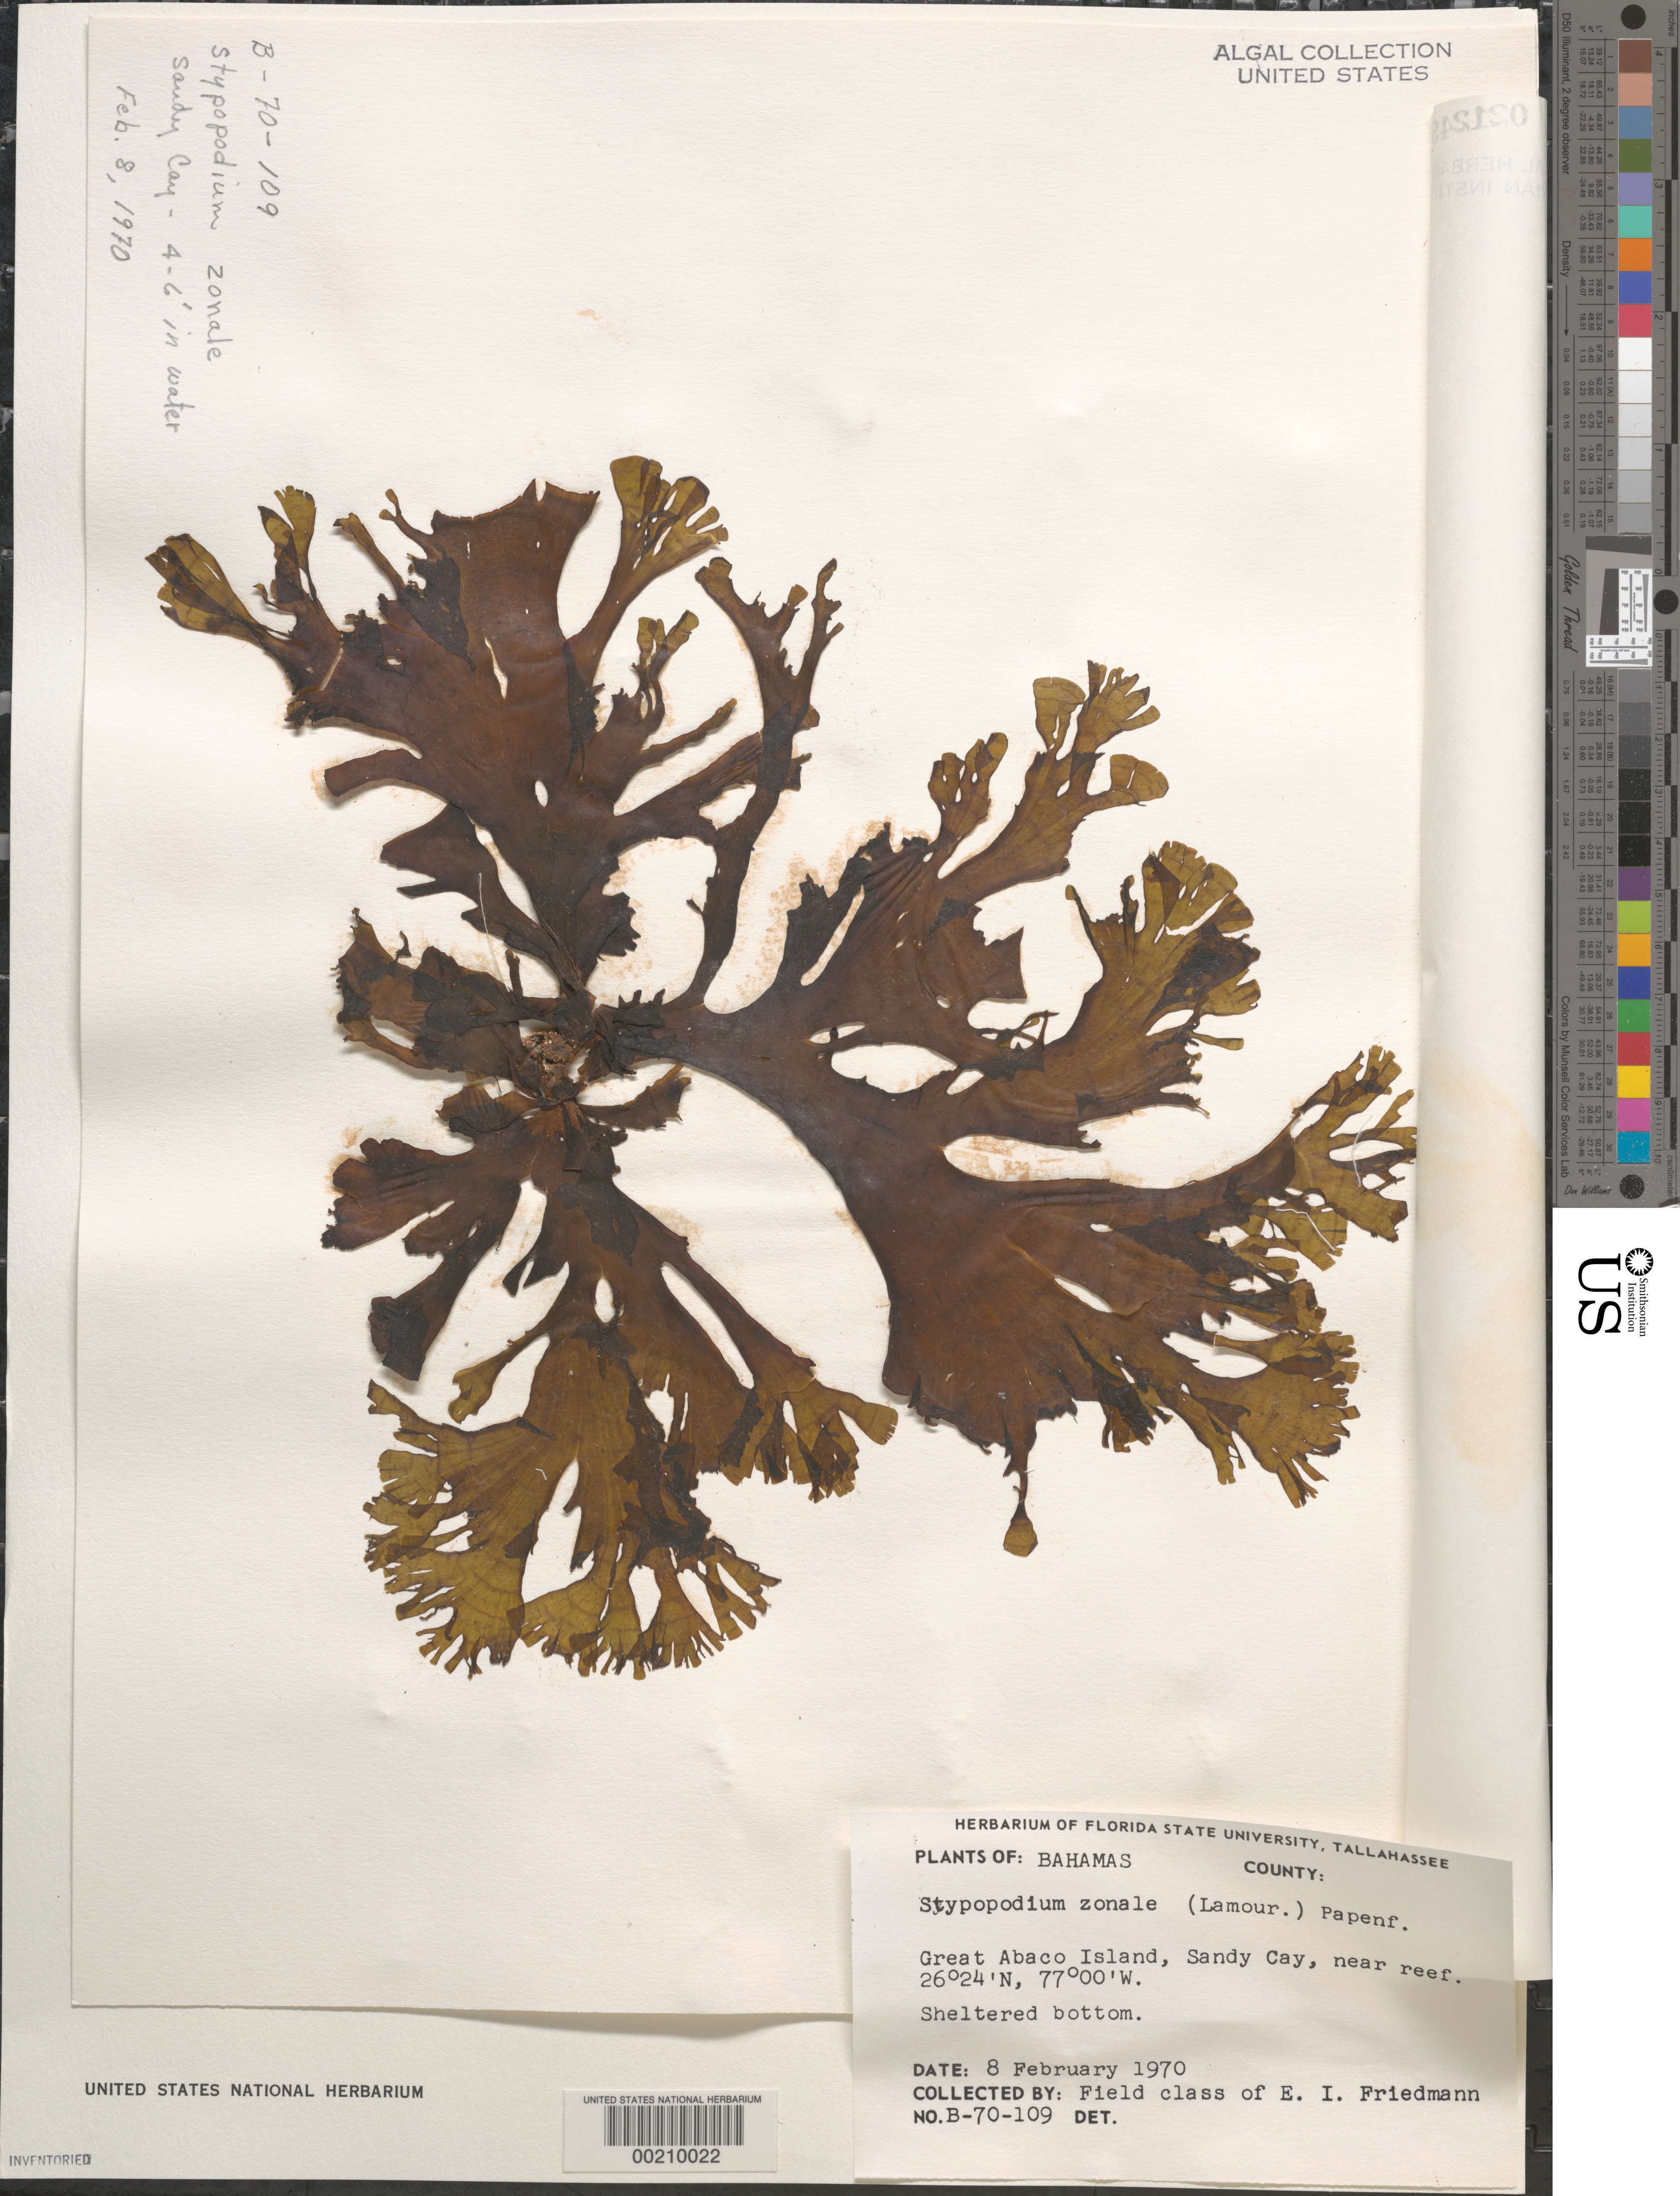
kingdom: Chromista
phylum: Ochrophyta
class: Phaeophyceae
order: Dictyotales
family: Dictyotaceae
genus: Stypopodium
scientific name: Stypopodium zonale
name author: (J.V.Lamouroux) Papenf.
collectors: E. Friedmann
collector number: B-70-109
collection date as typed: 08 Feb 1970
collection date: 1970-02-08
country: Bahamas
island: Great Abaco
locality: Sandy Cay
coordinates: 26 24" N, 77 00" W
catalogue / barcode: US 21249